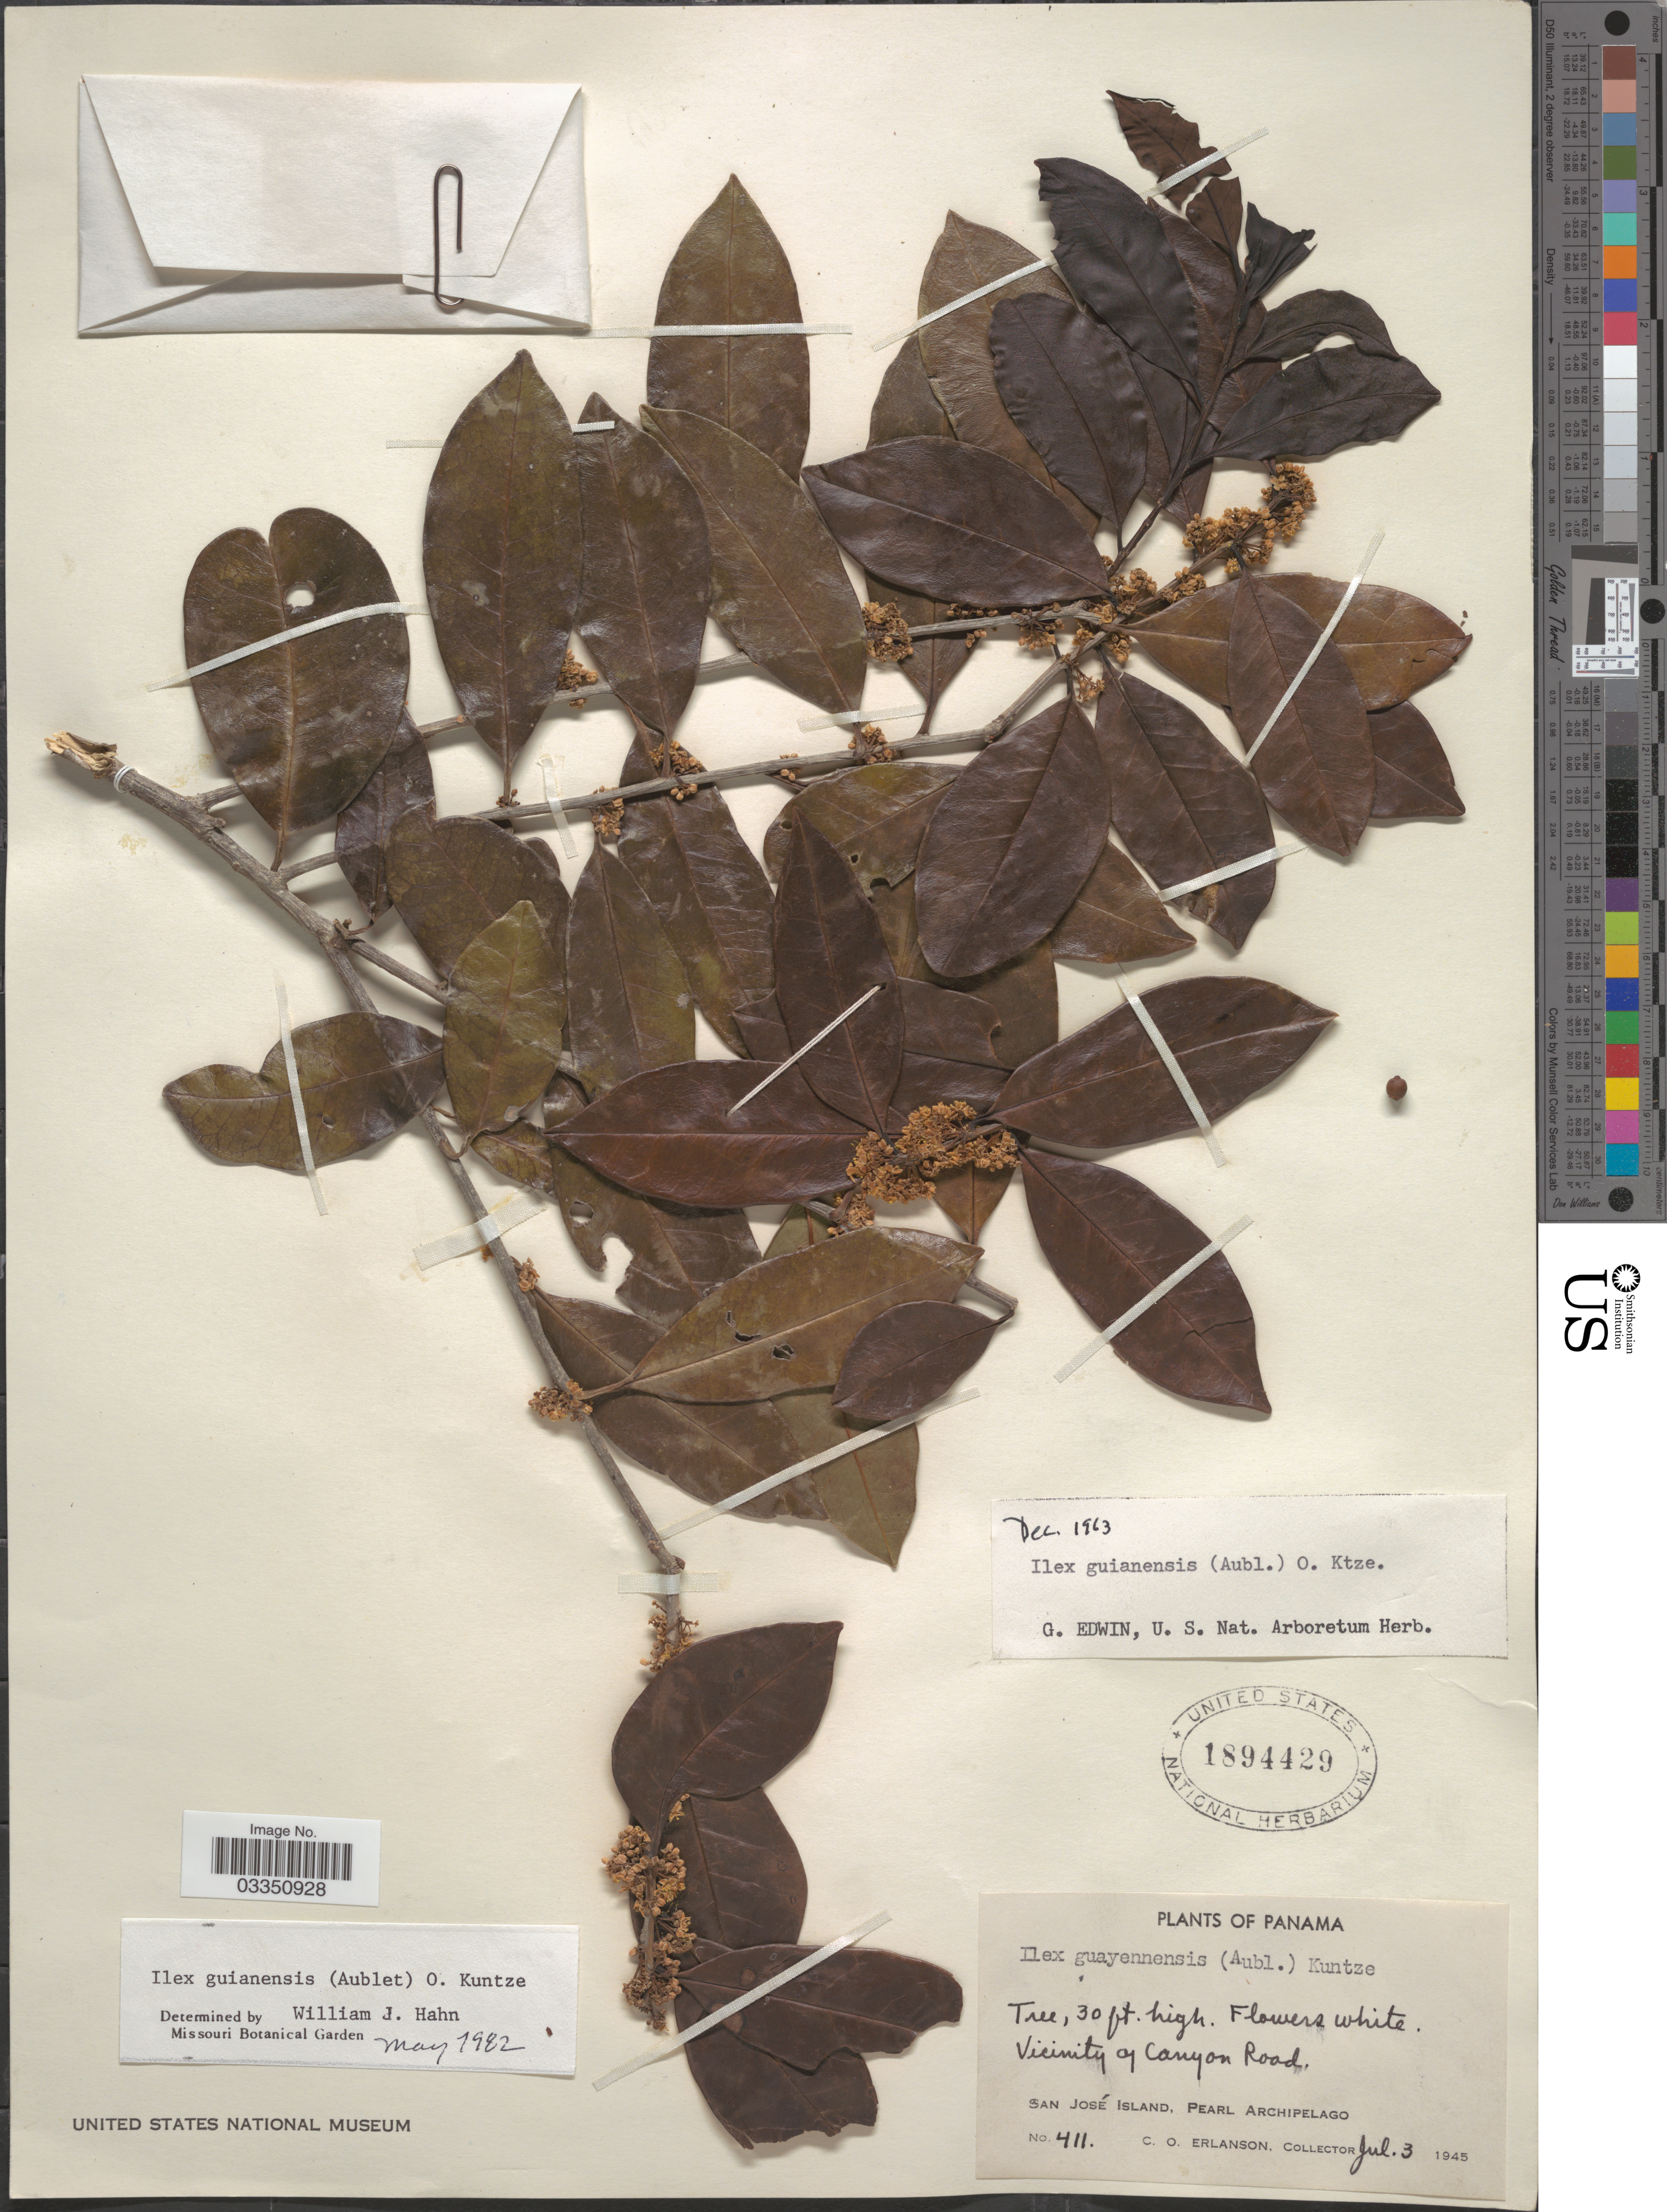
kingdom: Plantae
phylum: Tracheophyta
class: Magnoliopsida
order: Aquifoliales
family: Aquifoliaceae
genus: Ilex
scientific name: Ilex guianensis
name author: (Aubl.) Kuntze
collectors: C. O. Erlanson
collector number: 411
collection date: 1945-07-03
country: Panama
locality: Vicinity of Canyon Road, San José Island, Pearl Archipelago.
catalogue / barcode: US 1894429